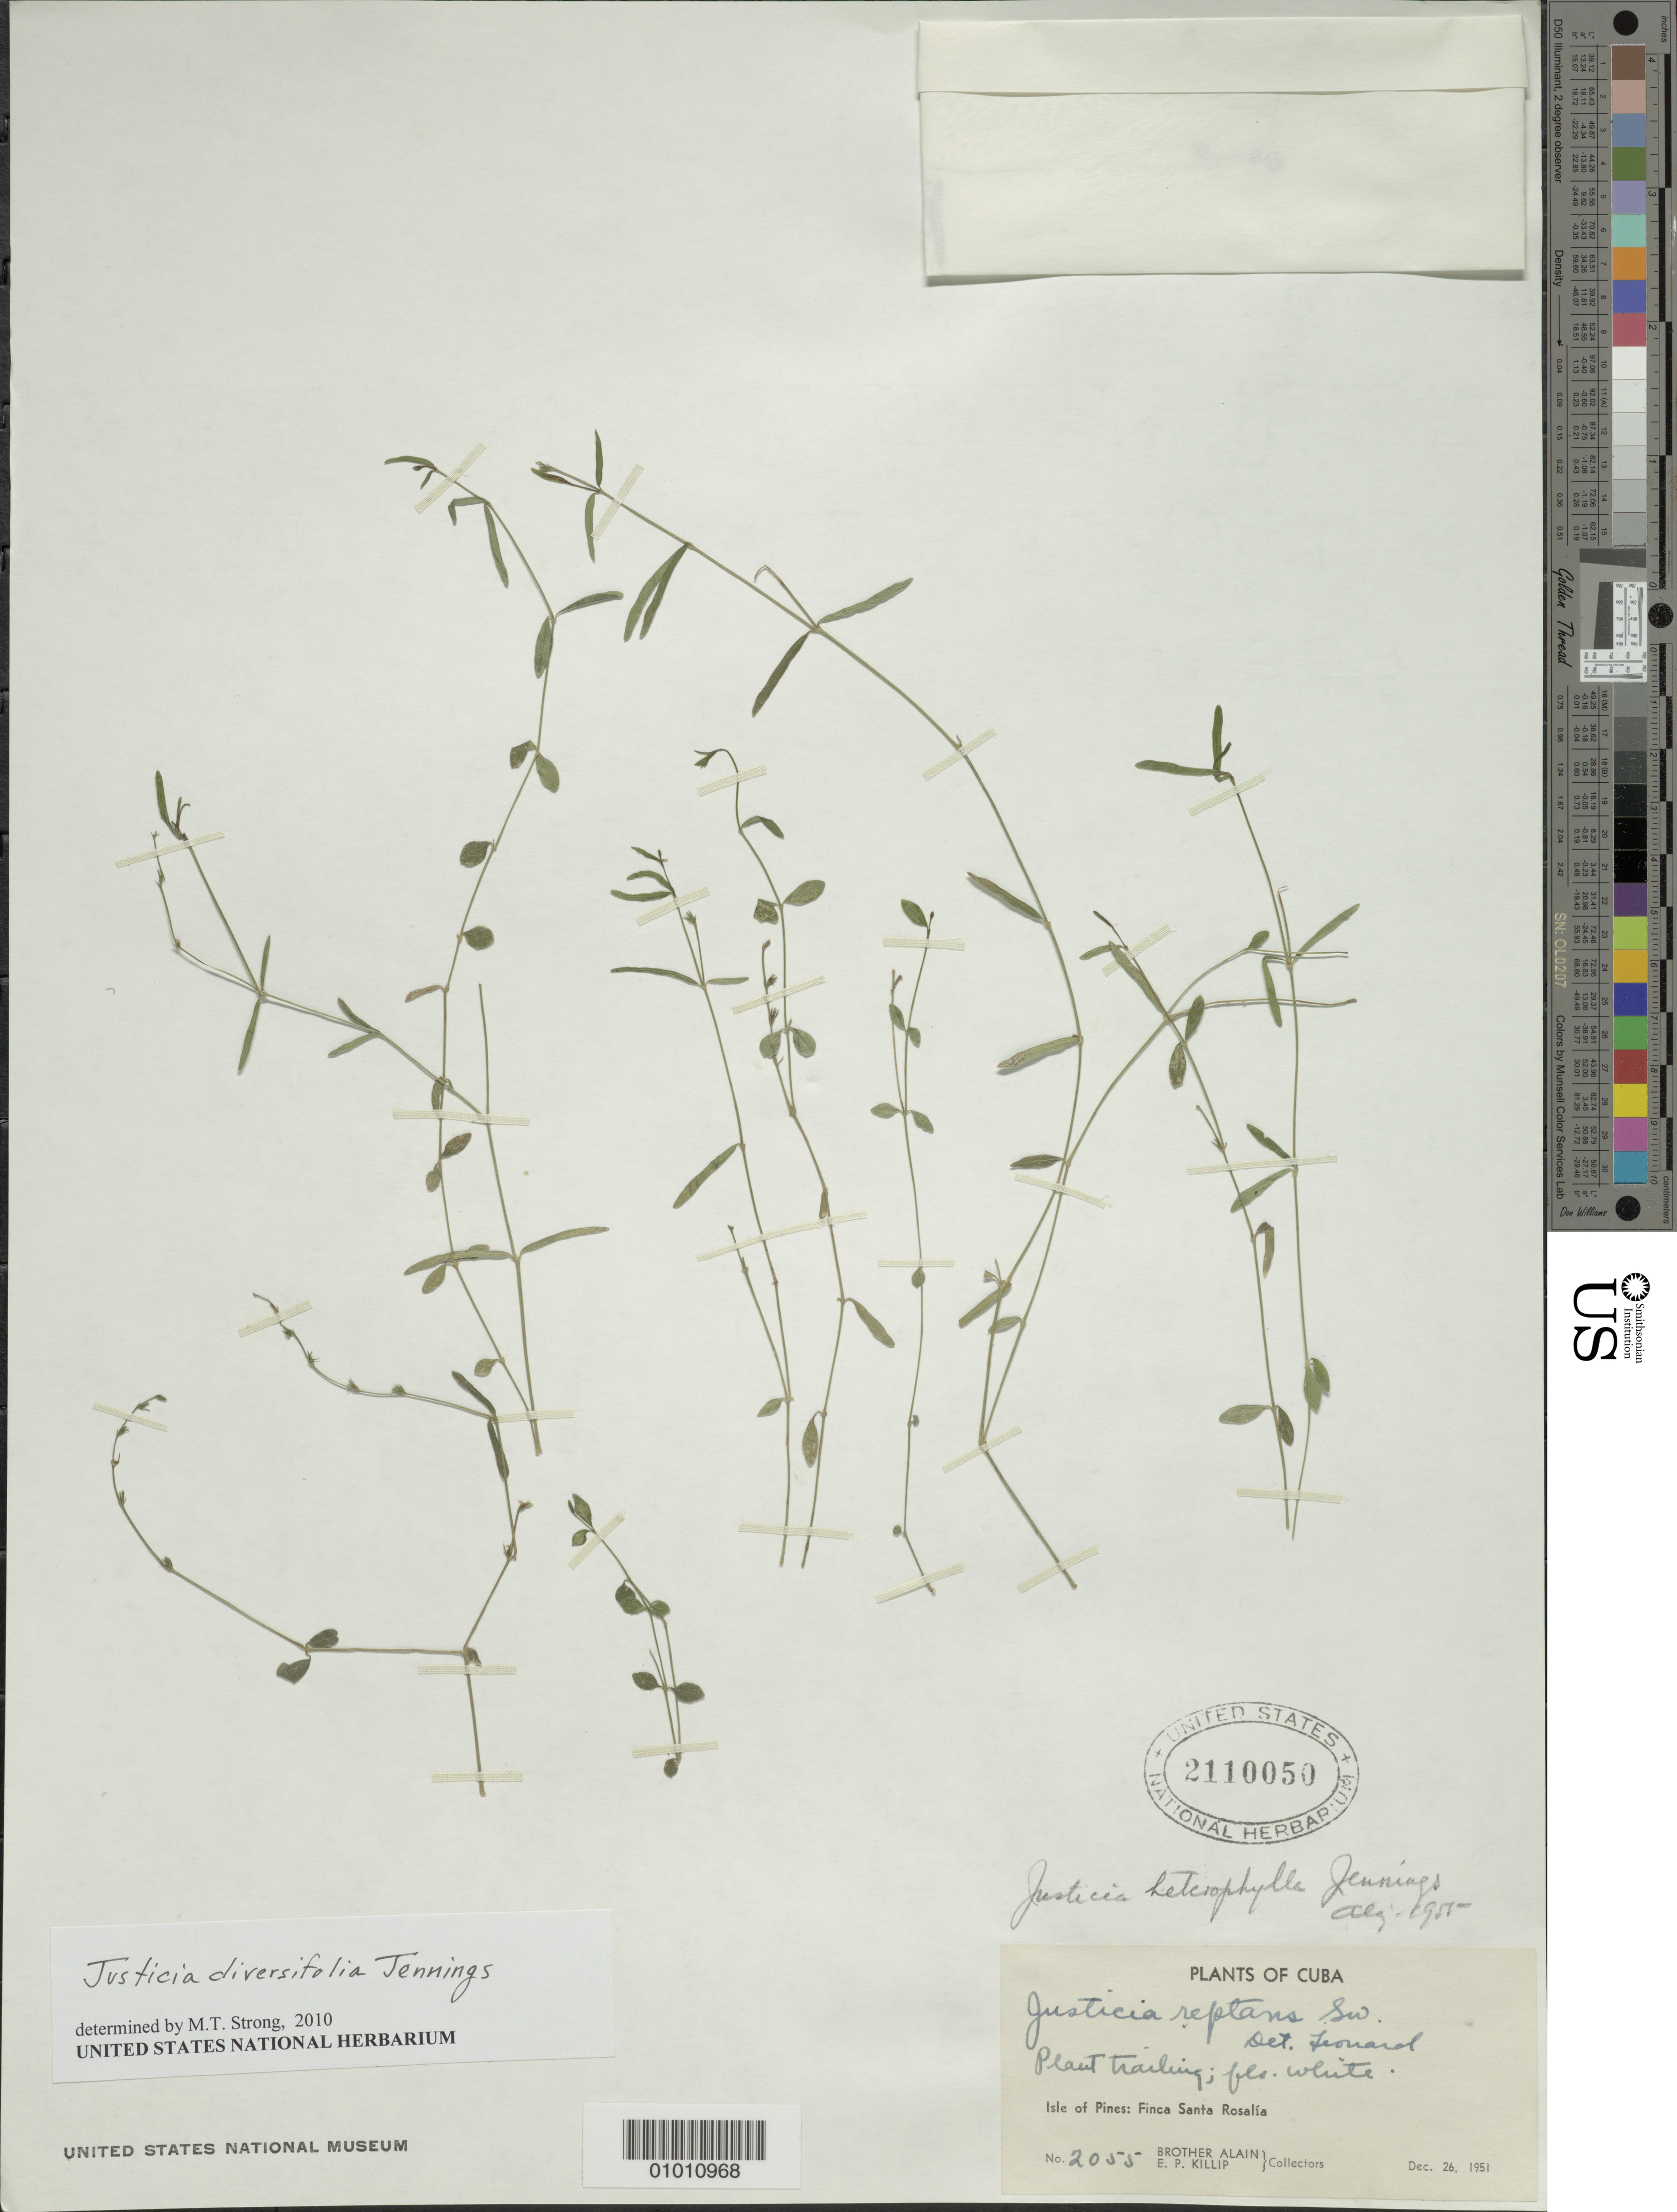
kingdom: Plantae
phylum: Tracheophyta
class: Magnoliopsida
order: Lamiales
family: Acanthaceae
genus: Justicia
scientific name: Justicia diversifolia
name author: Jenn.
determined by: Strong, M. T., (US), Smithsonian Institution - National Museum of Natural History (UNITED STATES)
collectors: A. H. Liogier & E. P. Killip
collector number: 2055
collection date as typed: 26 Dec 1951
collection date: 1951-12-26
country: Cuba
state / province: Isla de la Juventud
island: Isla de la Juventud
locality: Isle of Pines, Finca Santa Rosalía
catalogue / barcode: US 2110050